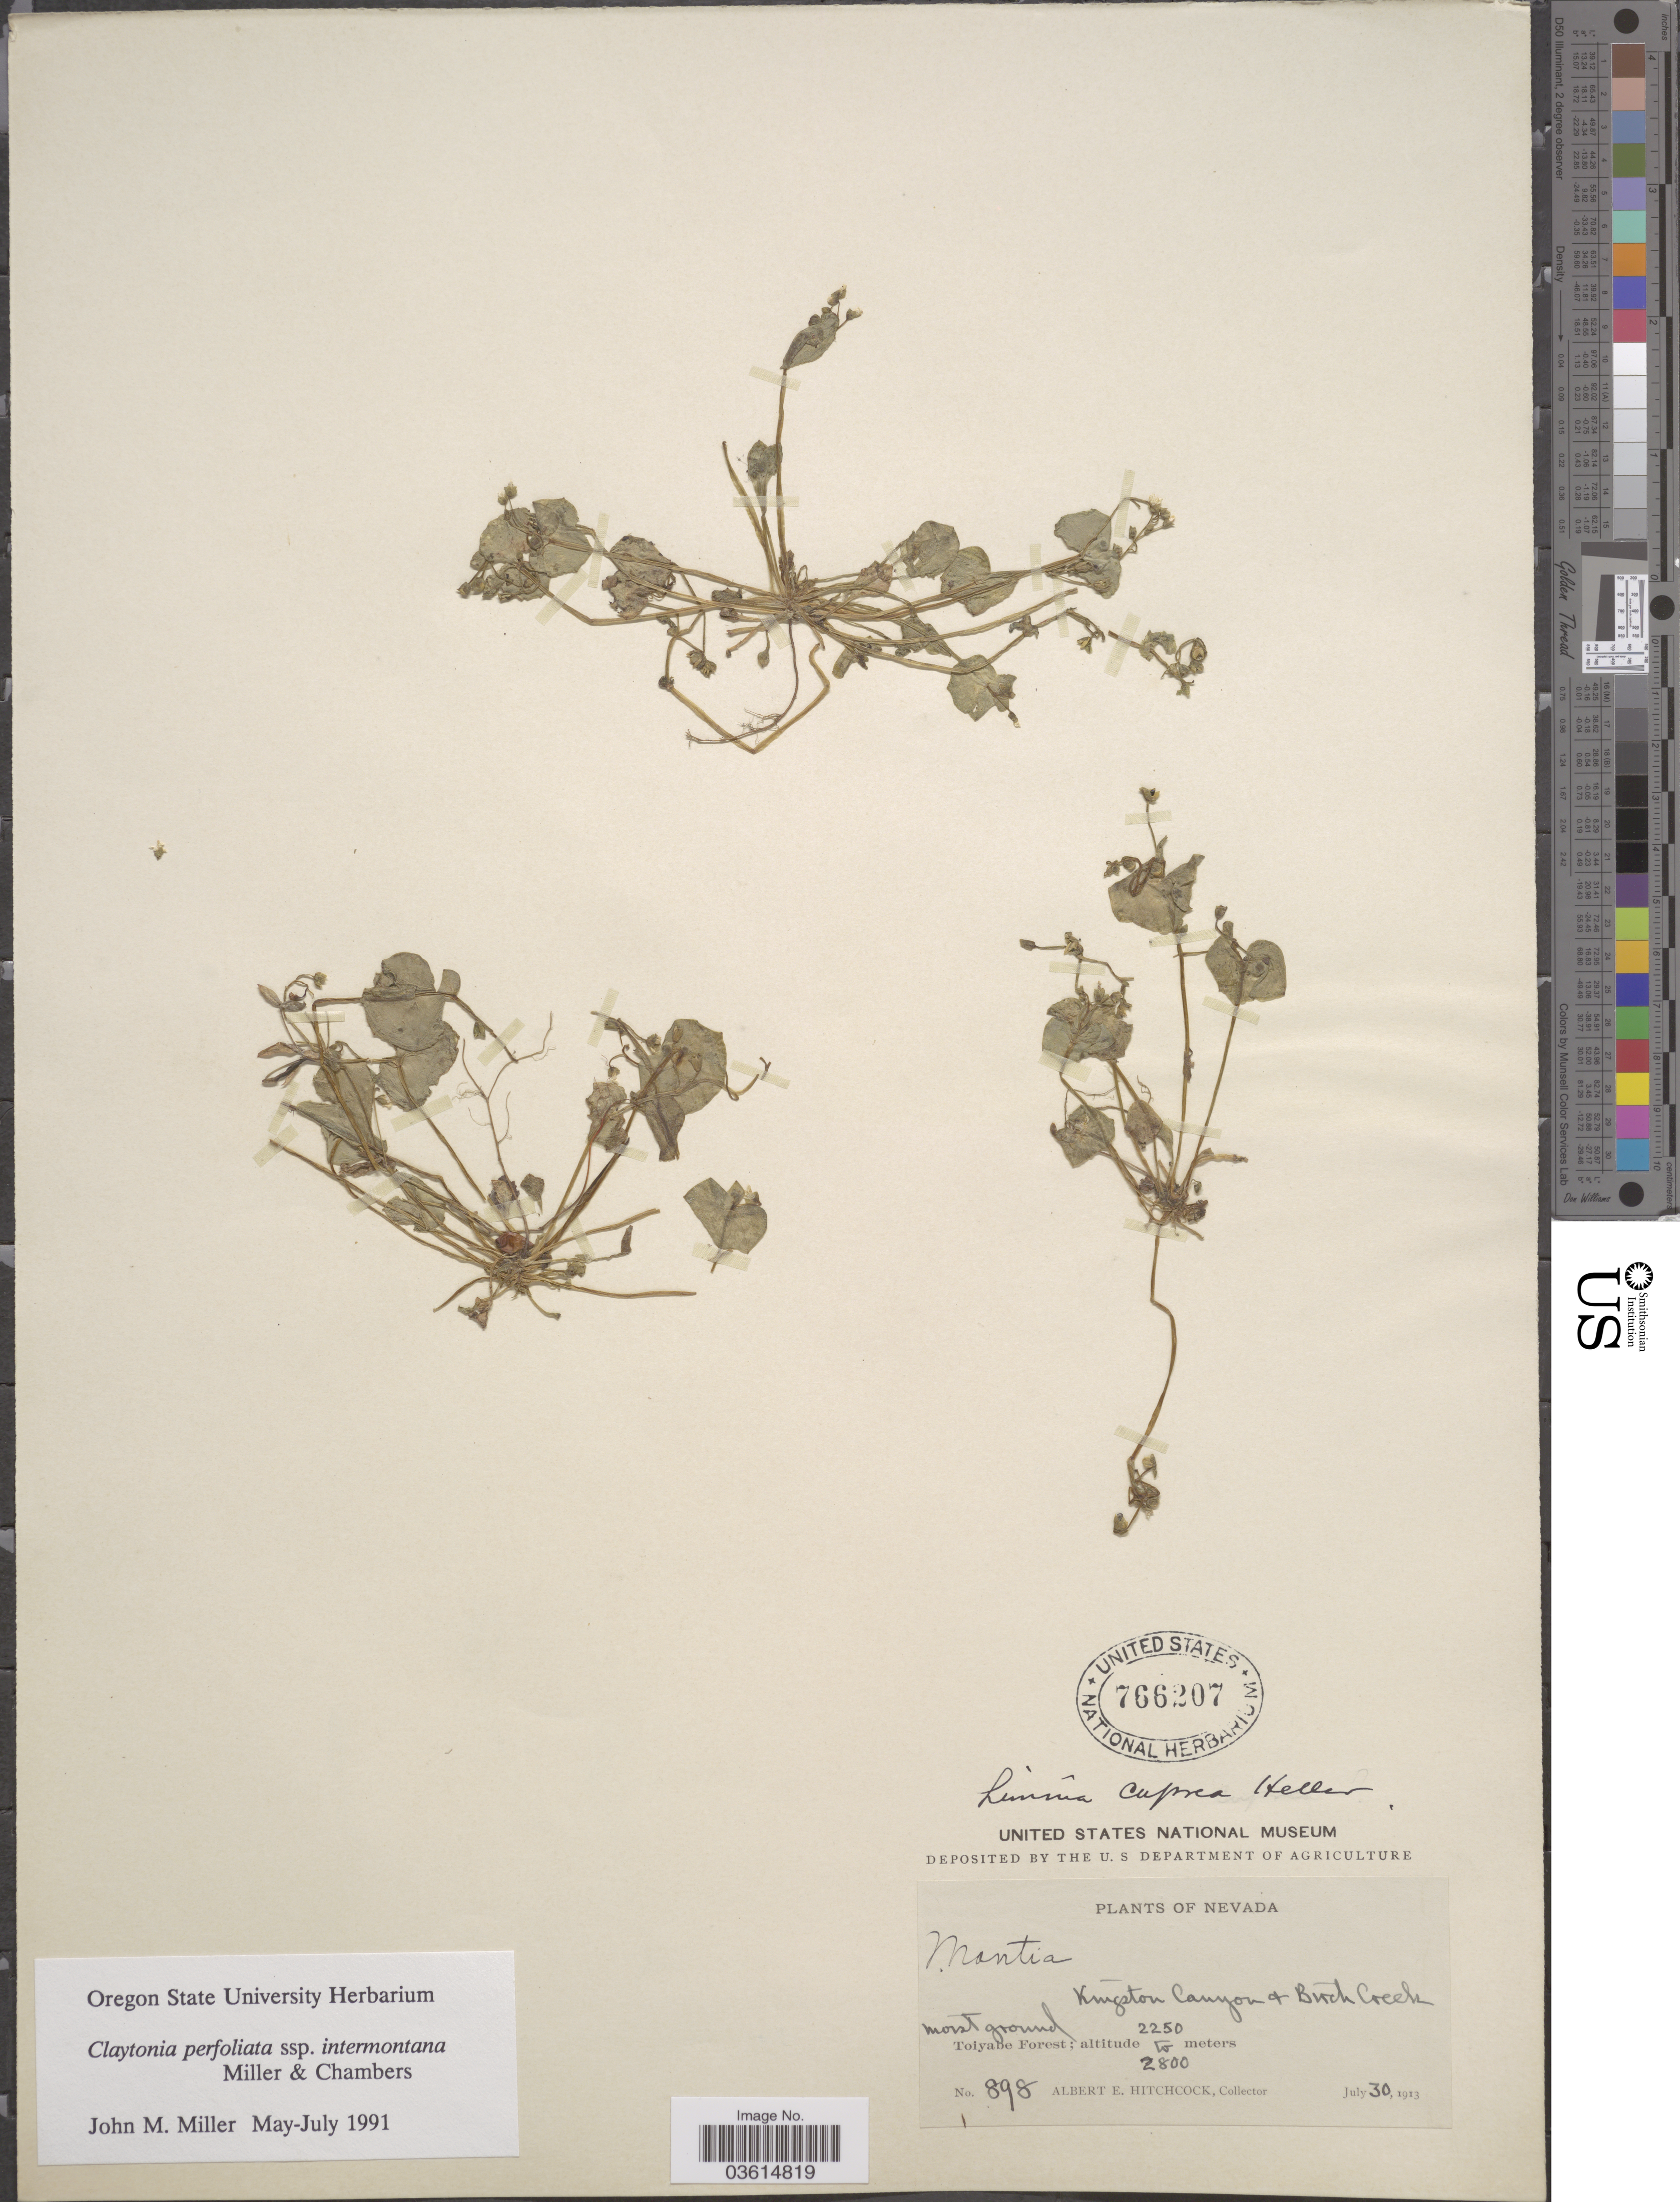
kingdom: Plantae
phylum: Tracheophyta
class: Magnoliopsida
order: Caryophyllales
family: Montiaceae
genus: Claytonia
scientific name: Claytonia perfoliata subsp. intermontana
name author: Mill. & Chambers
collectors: A. Hitchcock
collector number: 898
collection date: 1913-07-30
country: United States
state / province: Nevada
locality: Kingston Canyon & Birch Creek. Toiyabe Forest.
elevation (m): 2250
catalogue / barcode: US 766207